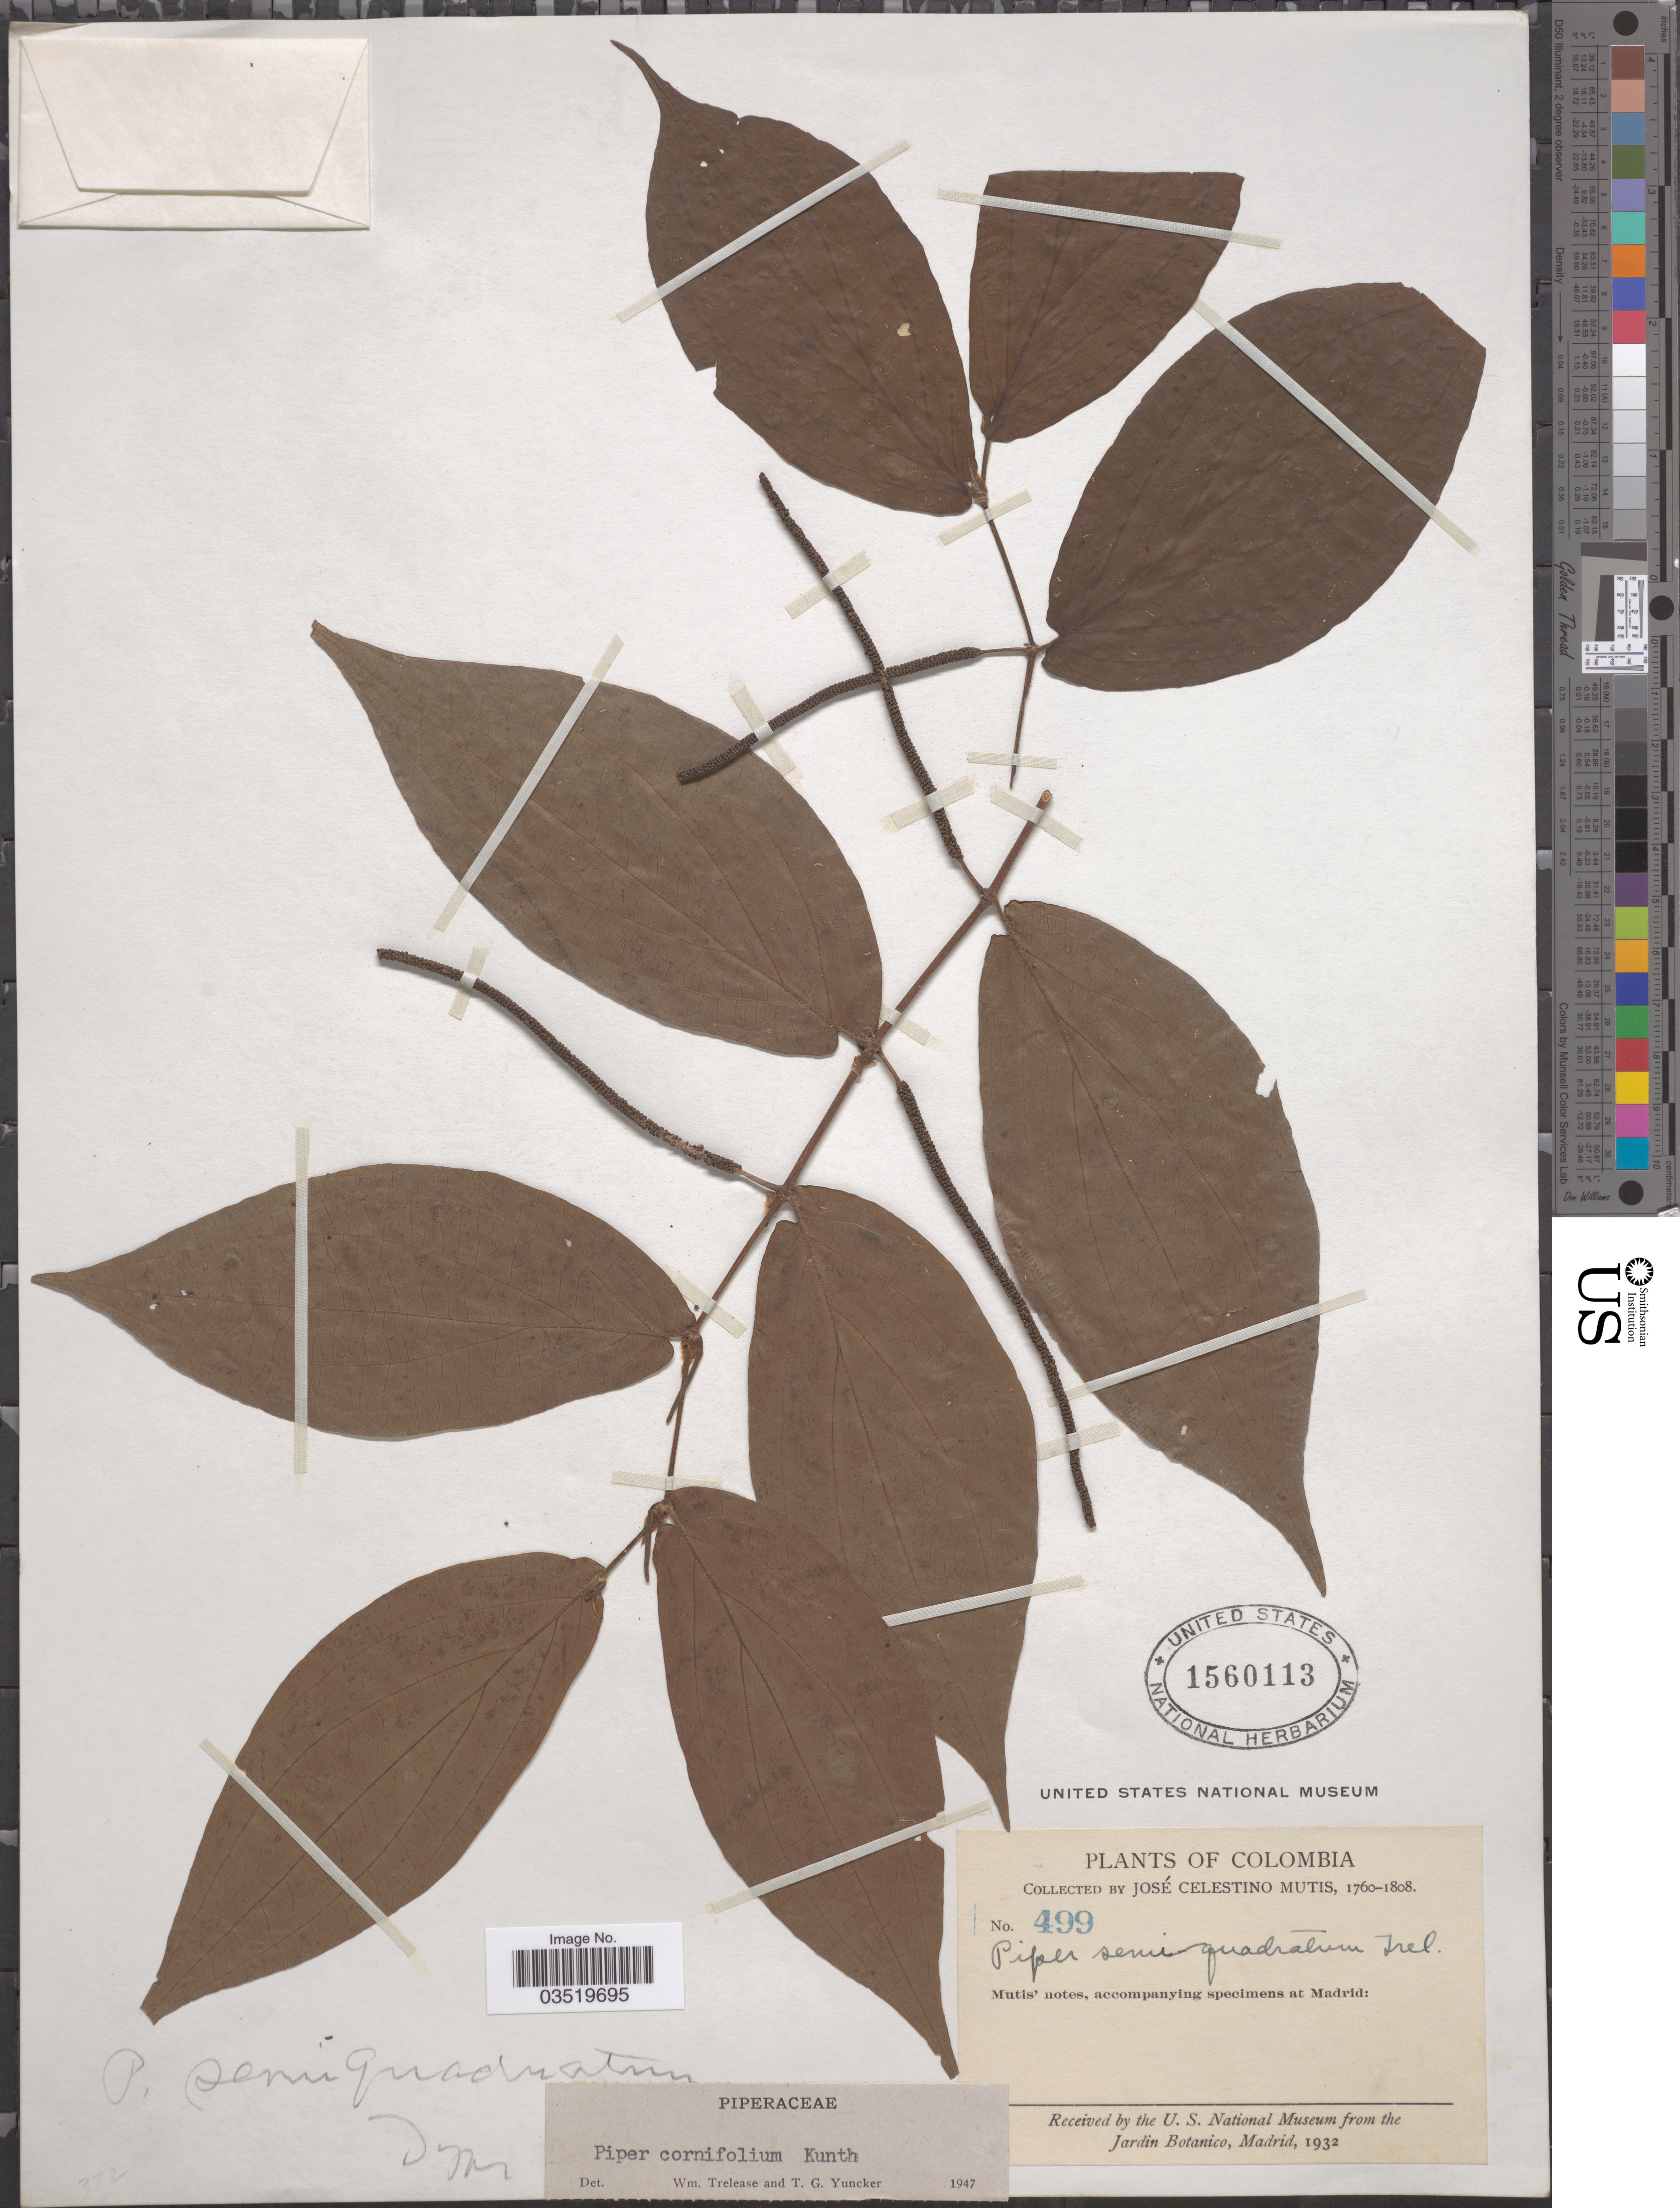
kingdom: Plantae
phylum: Tracheophyta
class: Magnoliopsida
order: Piperales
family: Piperaceae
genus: Piper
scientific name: Piper cornifolium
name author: Kunth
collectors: J. C. B. Mutis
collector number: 499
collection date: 1760/1808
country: Colombia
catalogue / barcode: US 1560113